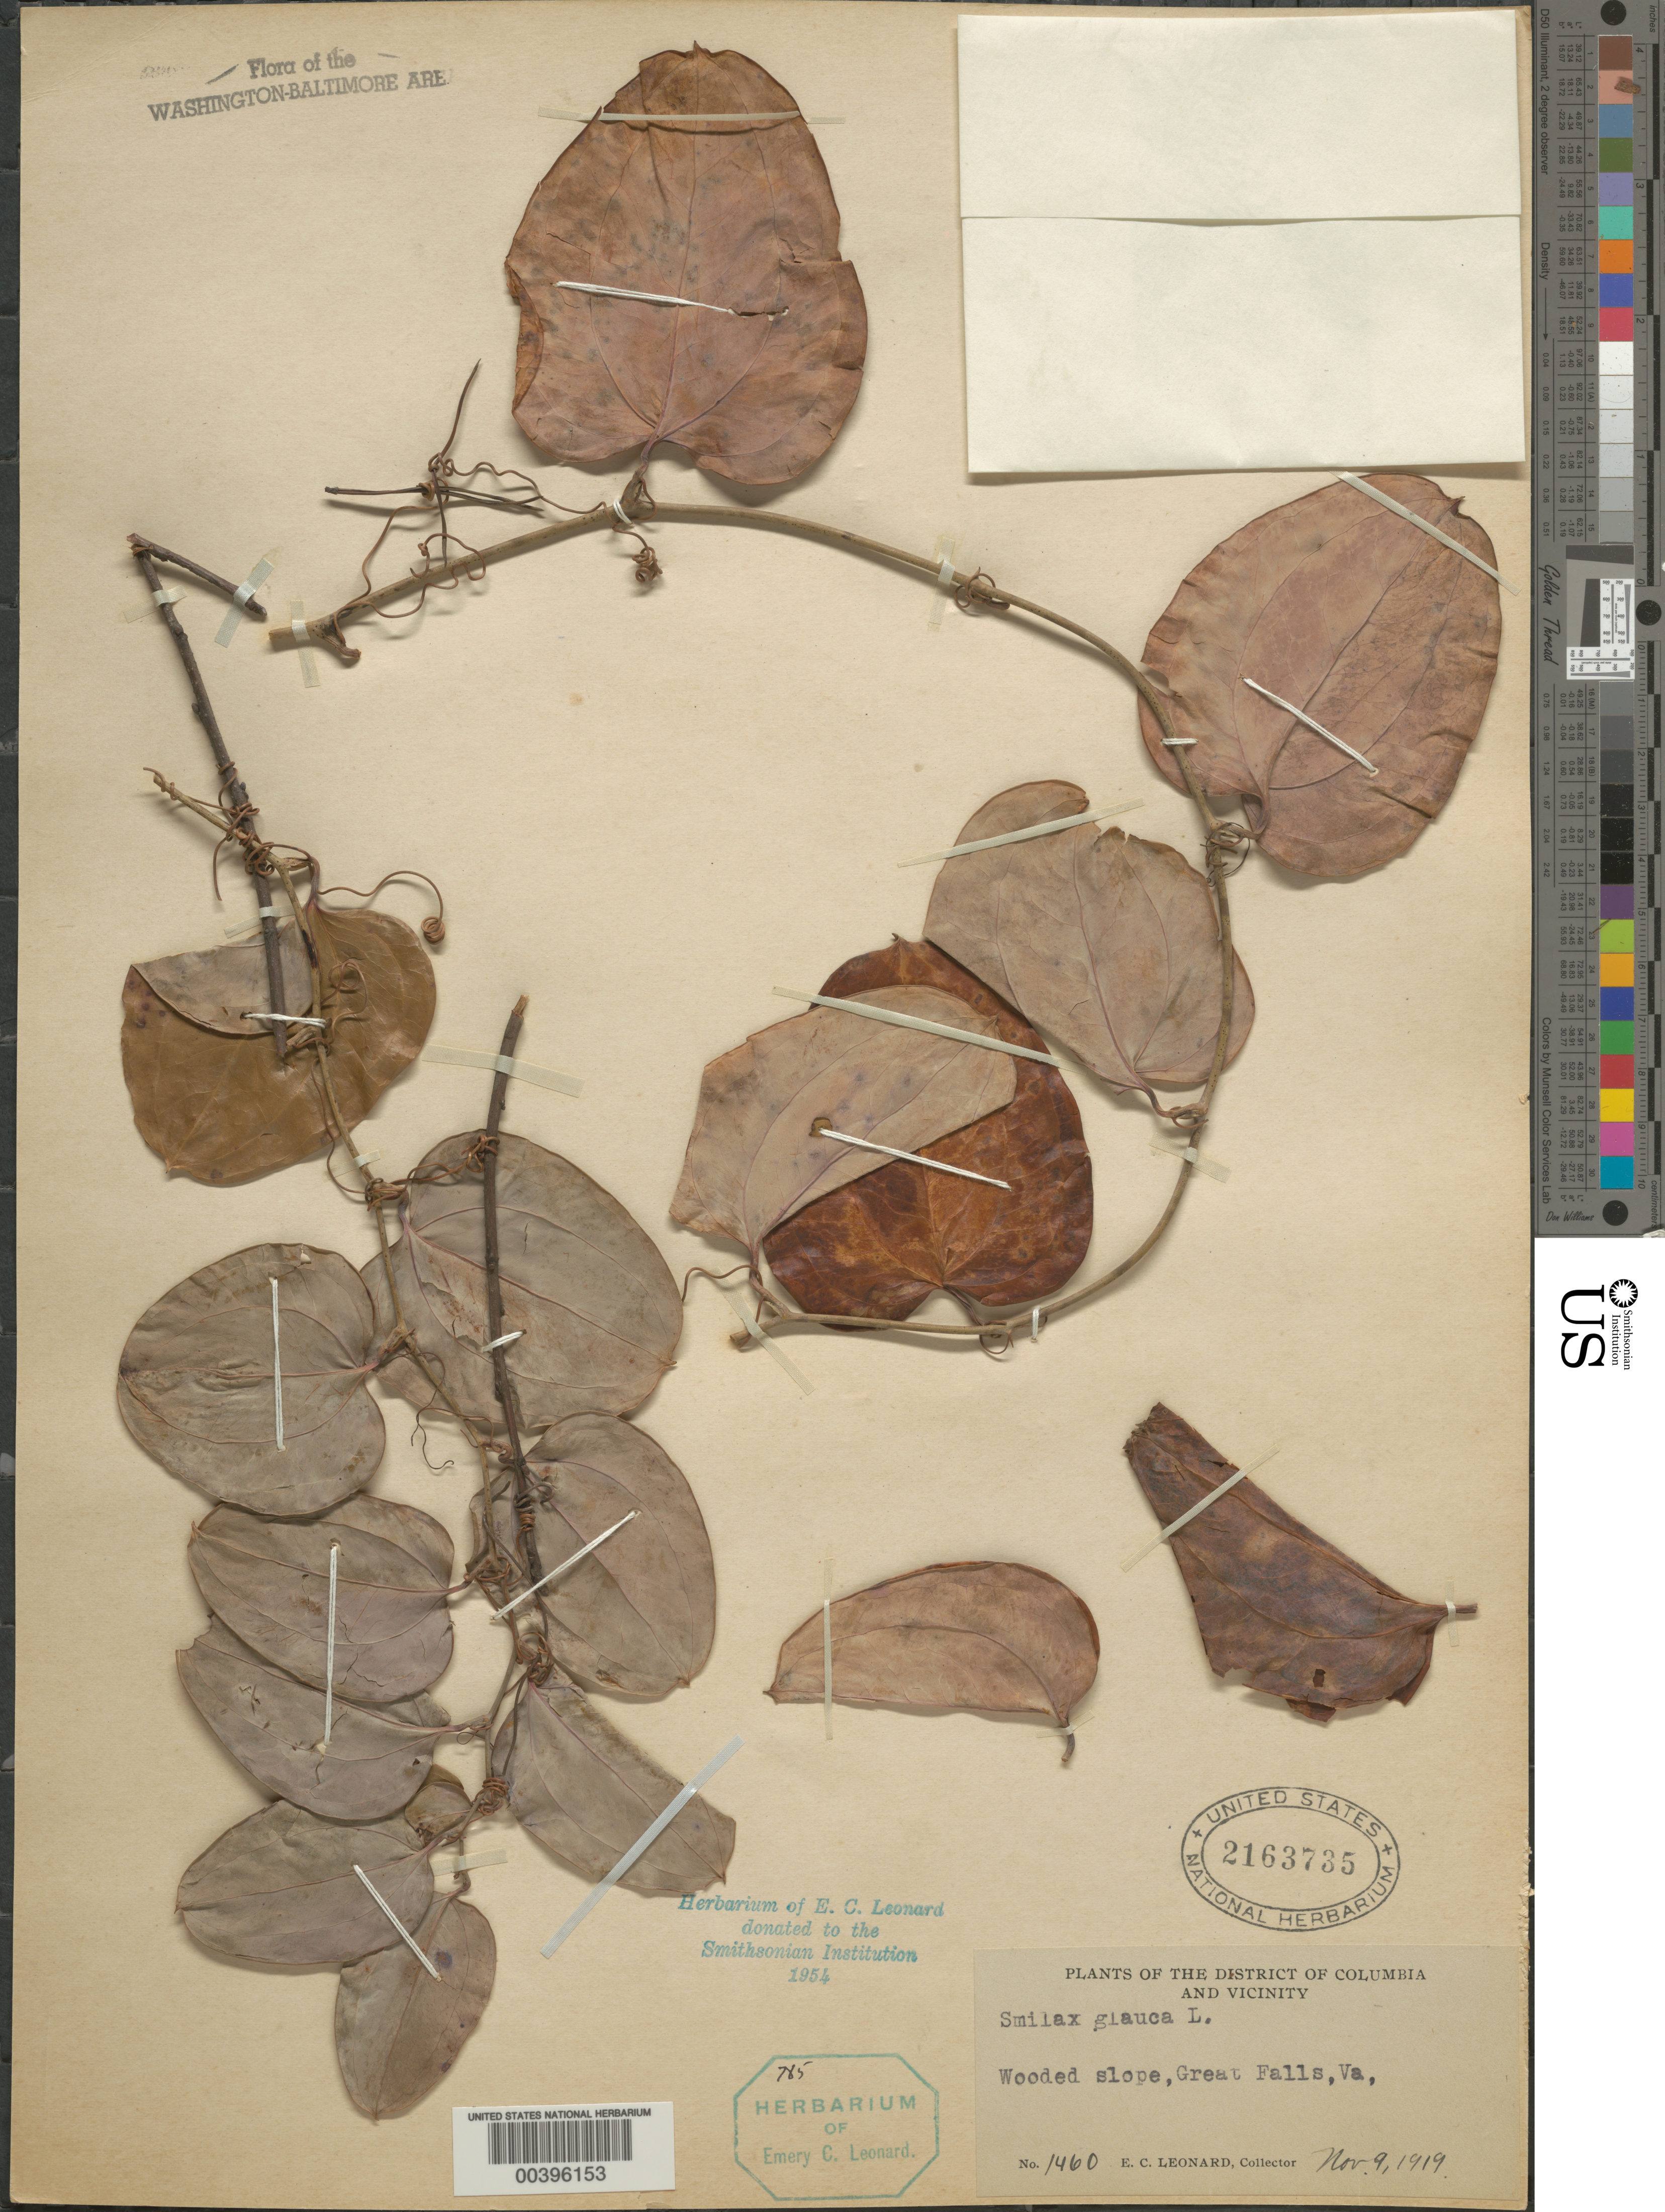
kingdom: Plantae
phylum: Tracheophyta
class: Liliopsida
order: Liliales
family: Smilacaceae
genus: Smilax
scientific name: Smilax glauca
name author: Walter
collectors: E. C. Leonard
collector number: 1460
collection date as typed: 09 Nov 1919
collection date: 1919-11-09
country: United States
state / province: Virginia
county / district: Fairfax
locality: Great Falls C. and O. Canal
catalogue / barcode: US 2163735